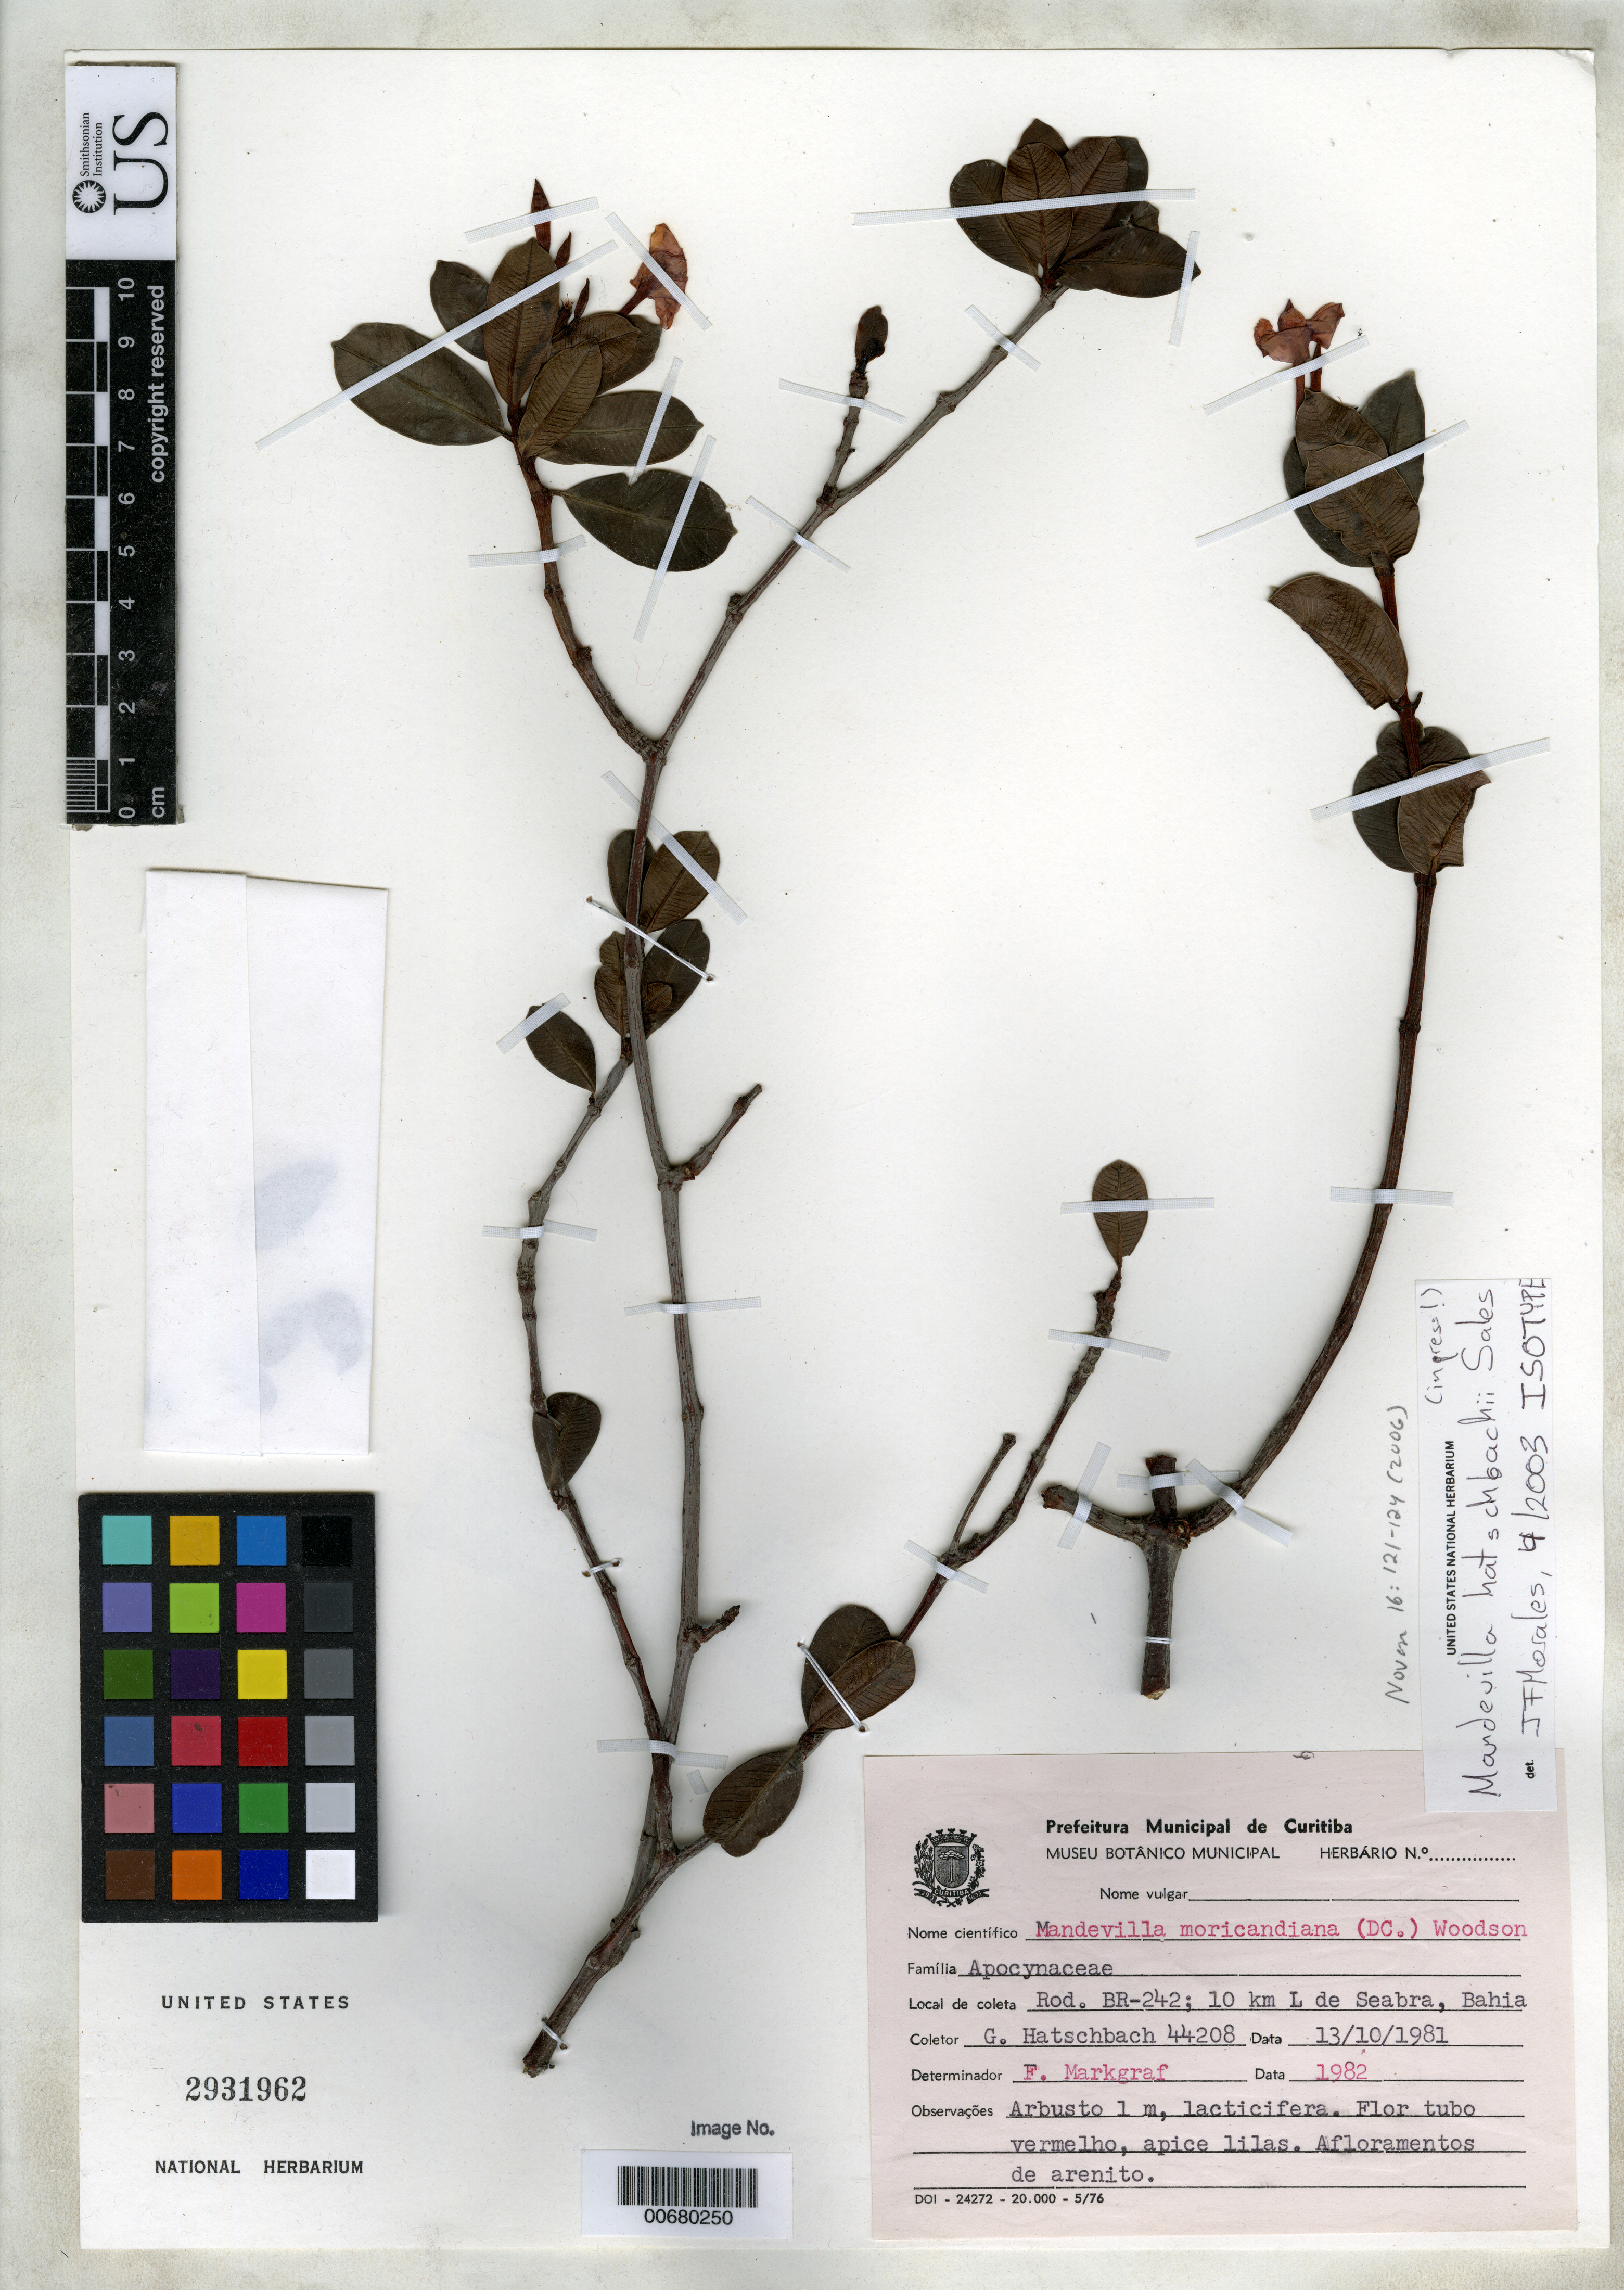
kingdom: Plantae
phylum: Tracheophyta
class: Magnoliopsida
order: Gentianales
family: Apocynaceae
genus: Mandevilla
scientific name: Mandevilla hatschbachii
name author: M.F. Sales & et al.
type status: Isotype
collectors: G. Hatschbach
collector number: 44208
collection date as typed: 13 Oct 1981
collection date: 1981-10-13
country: Brazil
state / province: Bahia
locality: Rod. BR-242; 10 km L de Seabra, Bahia.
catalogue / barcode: US 2931962